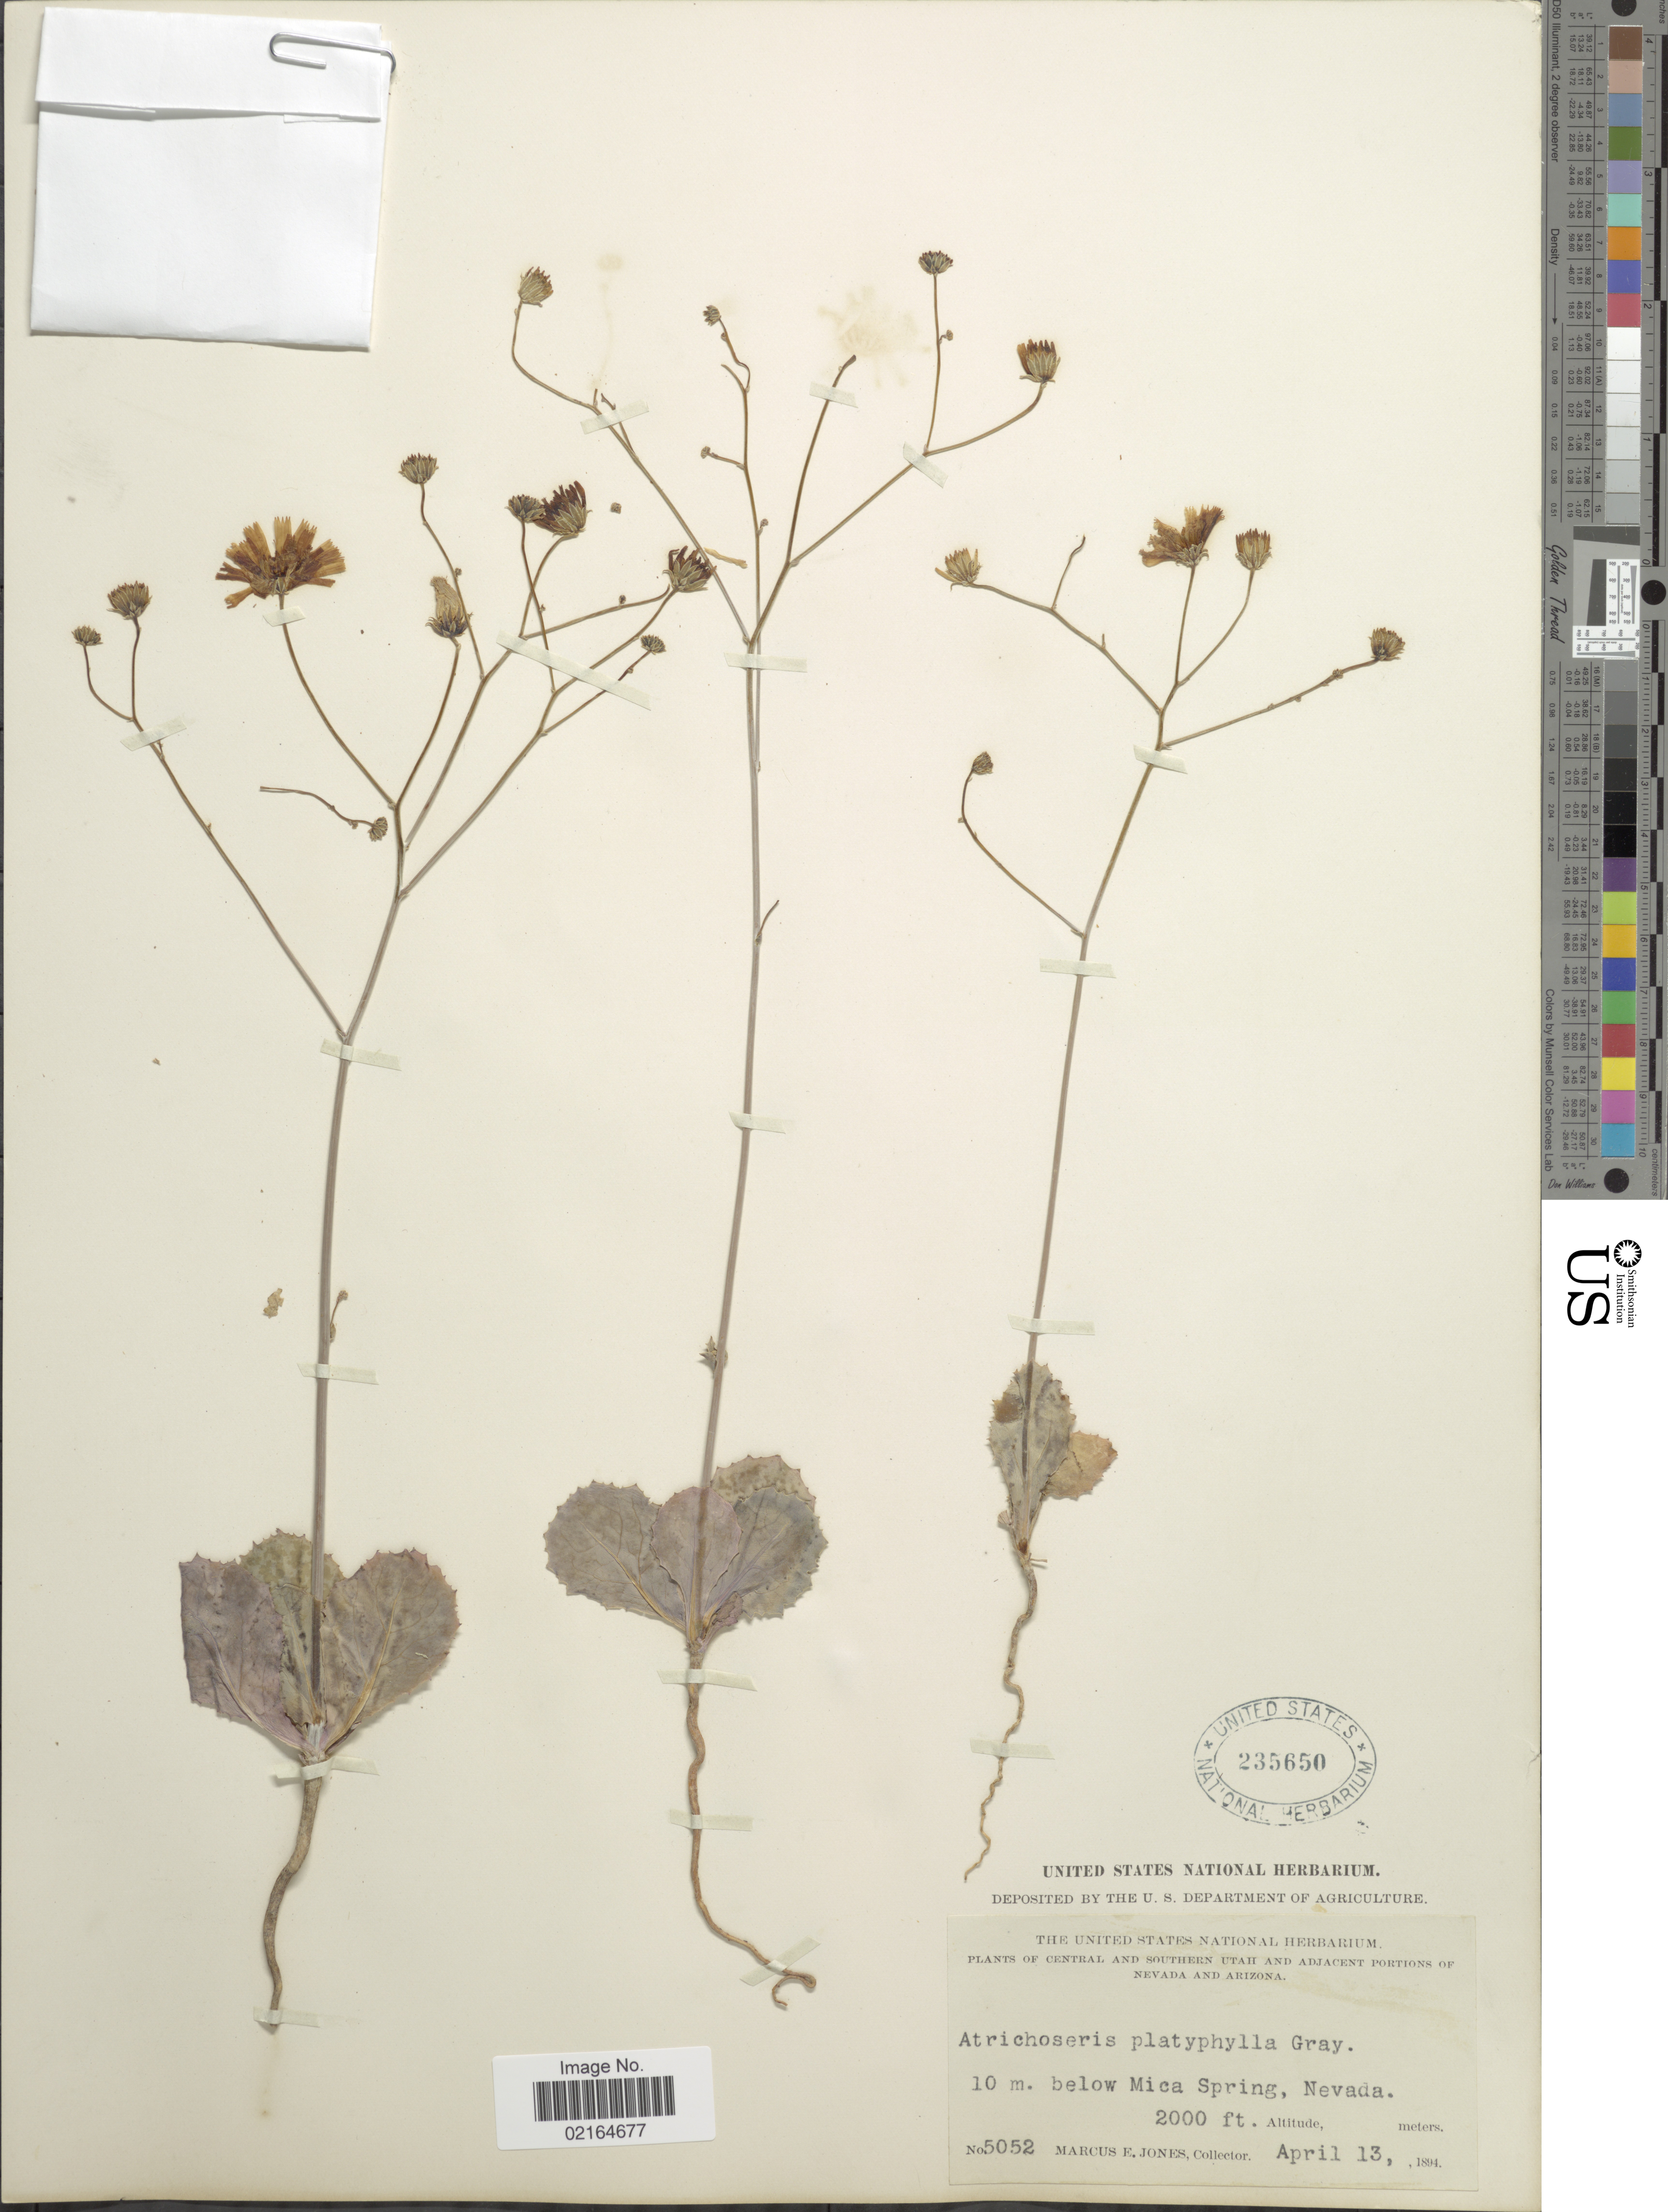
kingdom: Plantae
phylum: Tracheophyta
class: Magnoliopsida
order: Asterales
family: Asteraceae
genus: Atrichoseris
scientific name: Atrichoseris platyphylla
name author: A. Gray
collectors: M. E. Jones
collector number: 5052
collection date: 1894-04-13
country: United States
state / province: Nevada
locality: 10 m. below Mica Spring.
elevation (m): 610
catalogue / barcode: US 235650